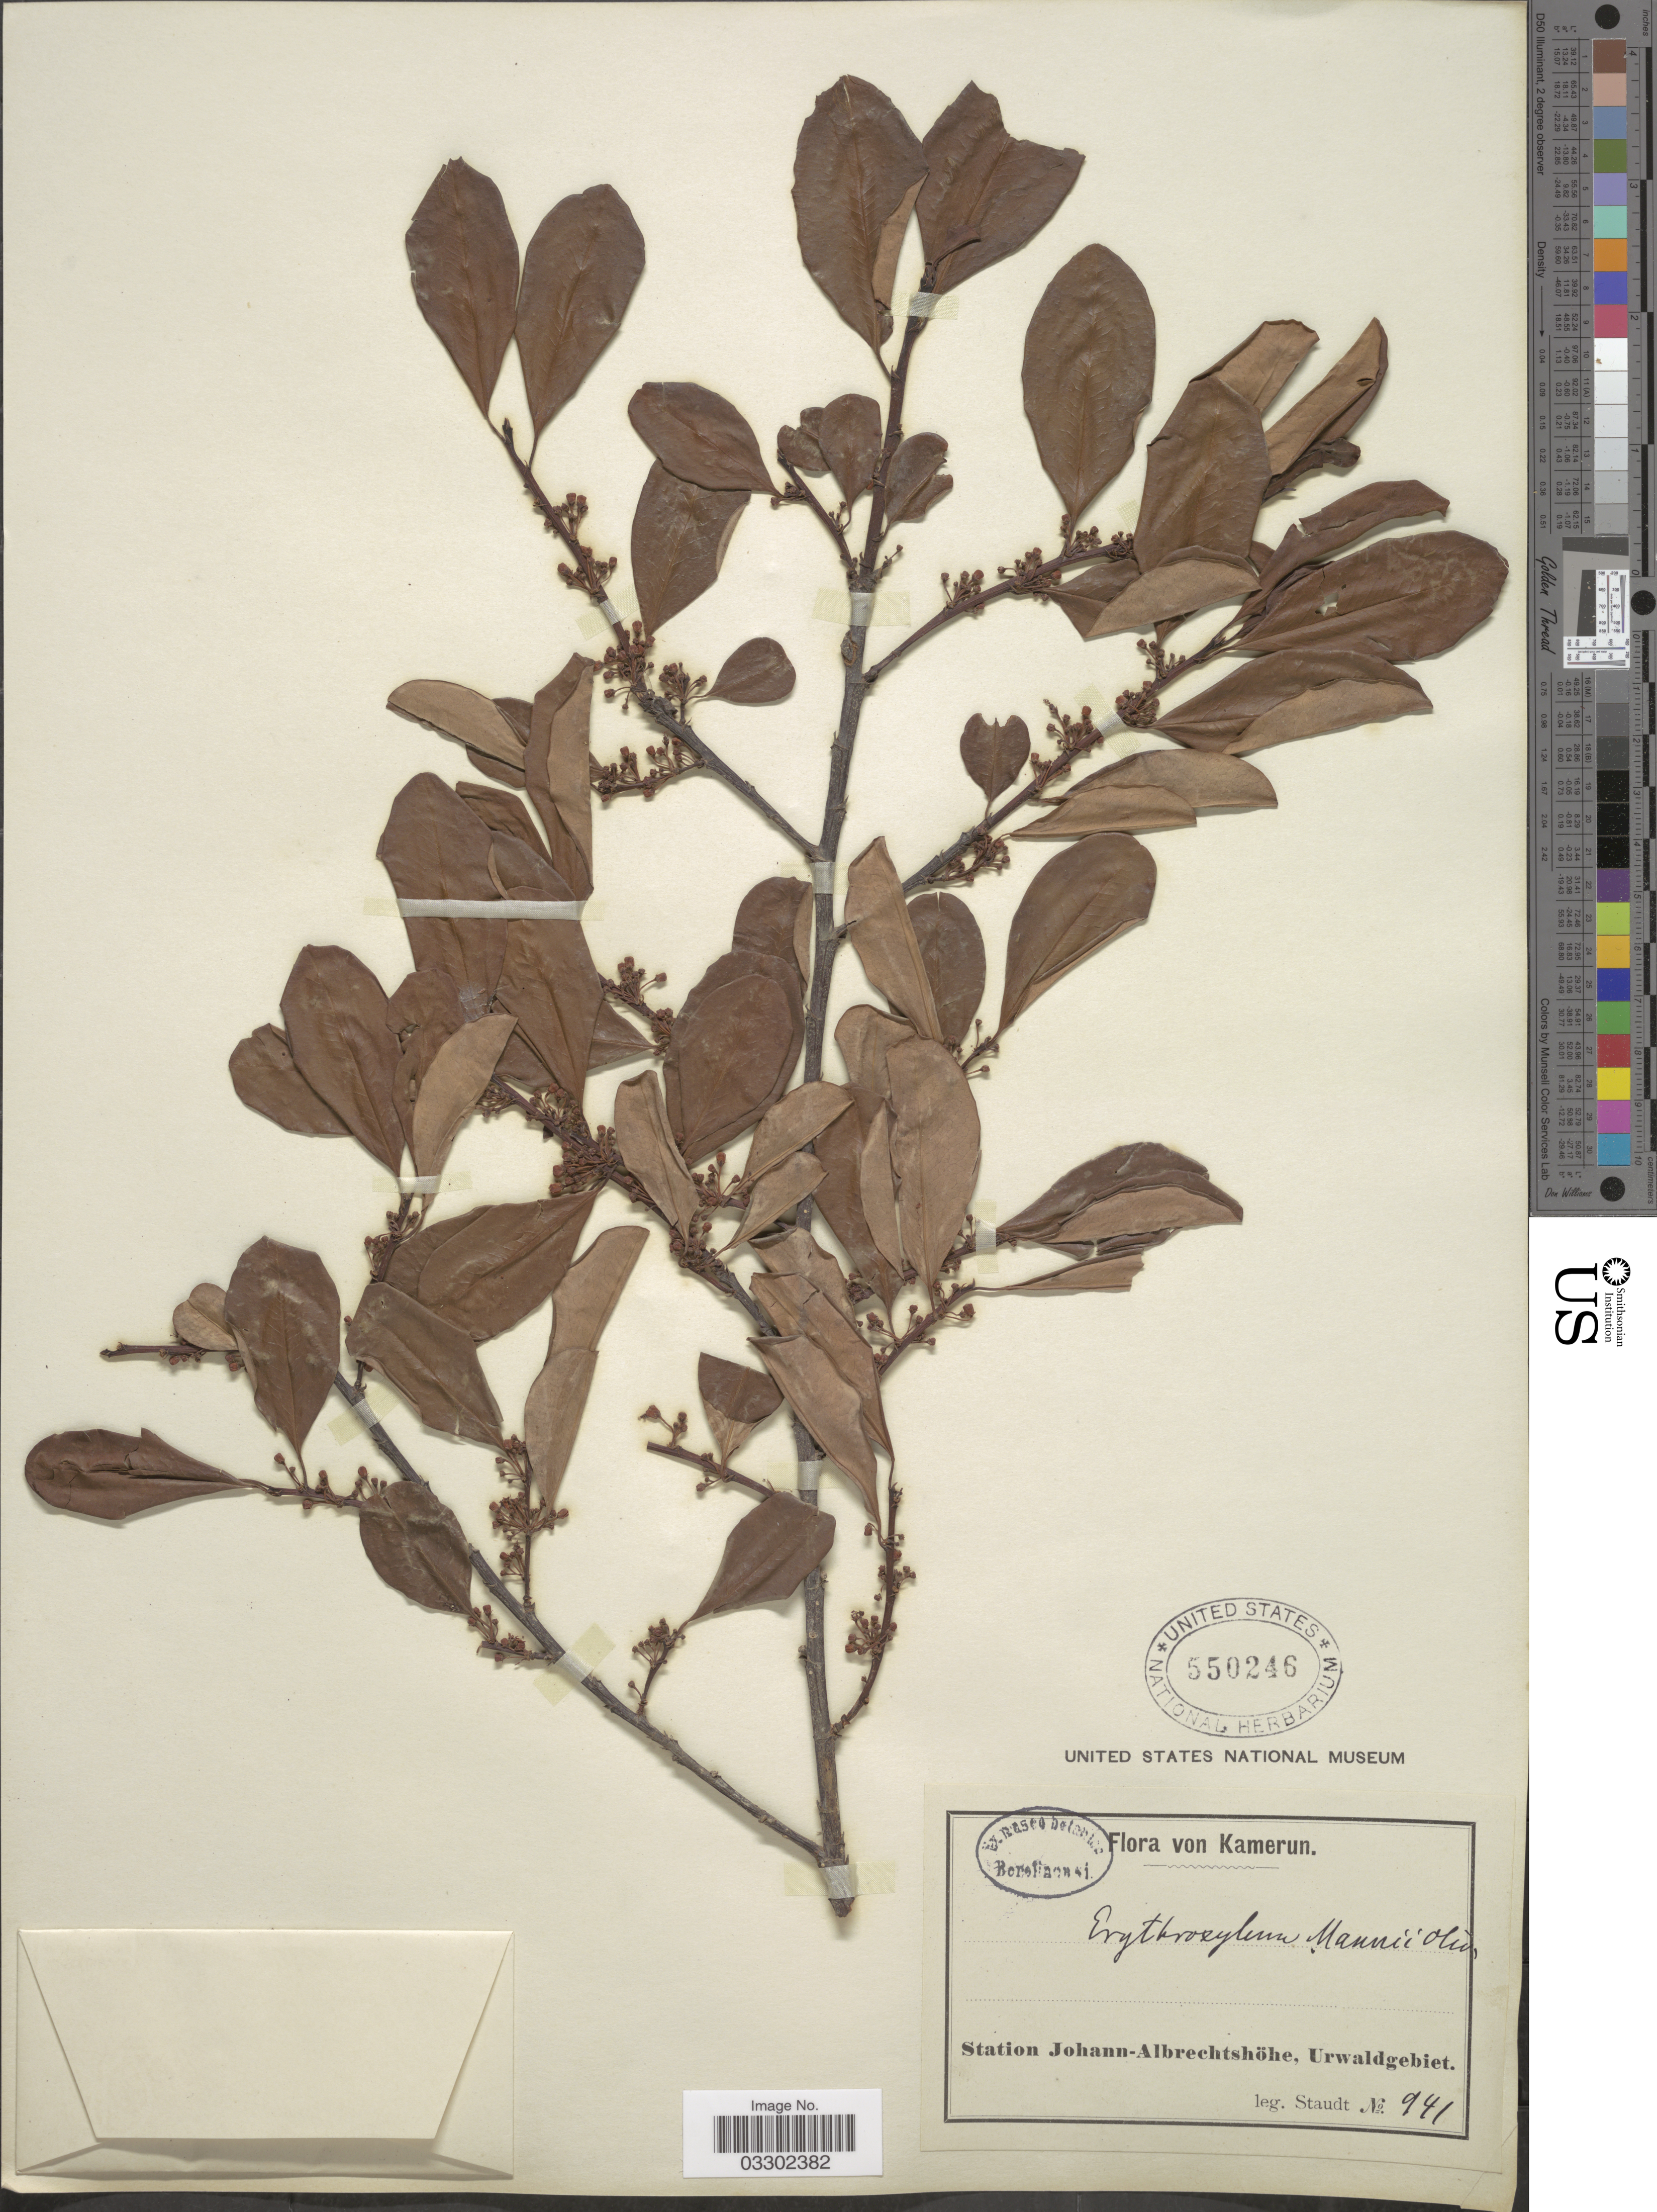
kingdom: Plantae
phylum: Tracheophyta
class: Magnoliopsida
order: Malpighiales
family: Erythroxylaceae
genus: Erythroxylum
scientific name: Erythroxylum mannii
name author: Oliv.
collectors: -. Staudt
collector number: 941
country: Cameroon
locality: Kamerun, Station Johann-Albrechtshöhe, Urwaldgebiet.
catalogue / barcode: US 550246